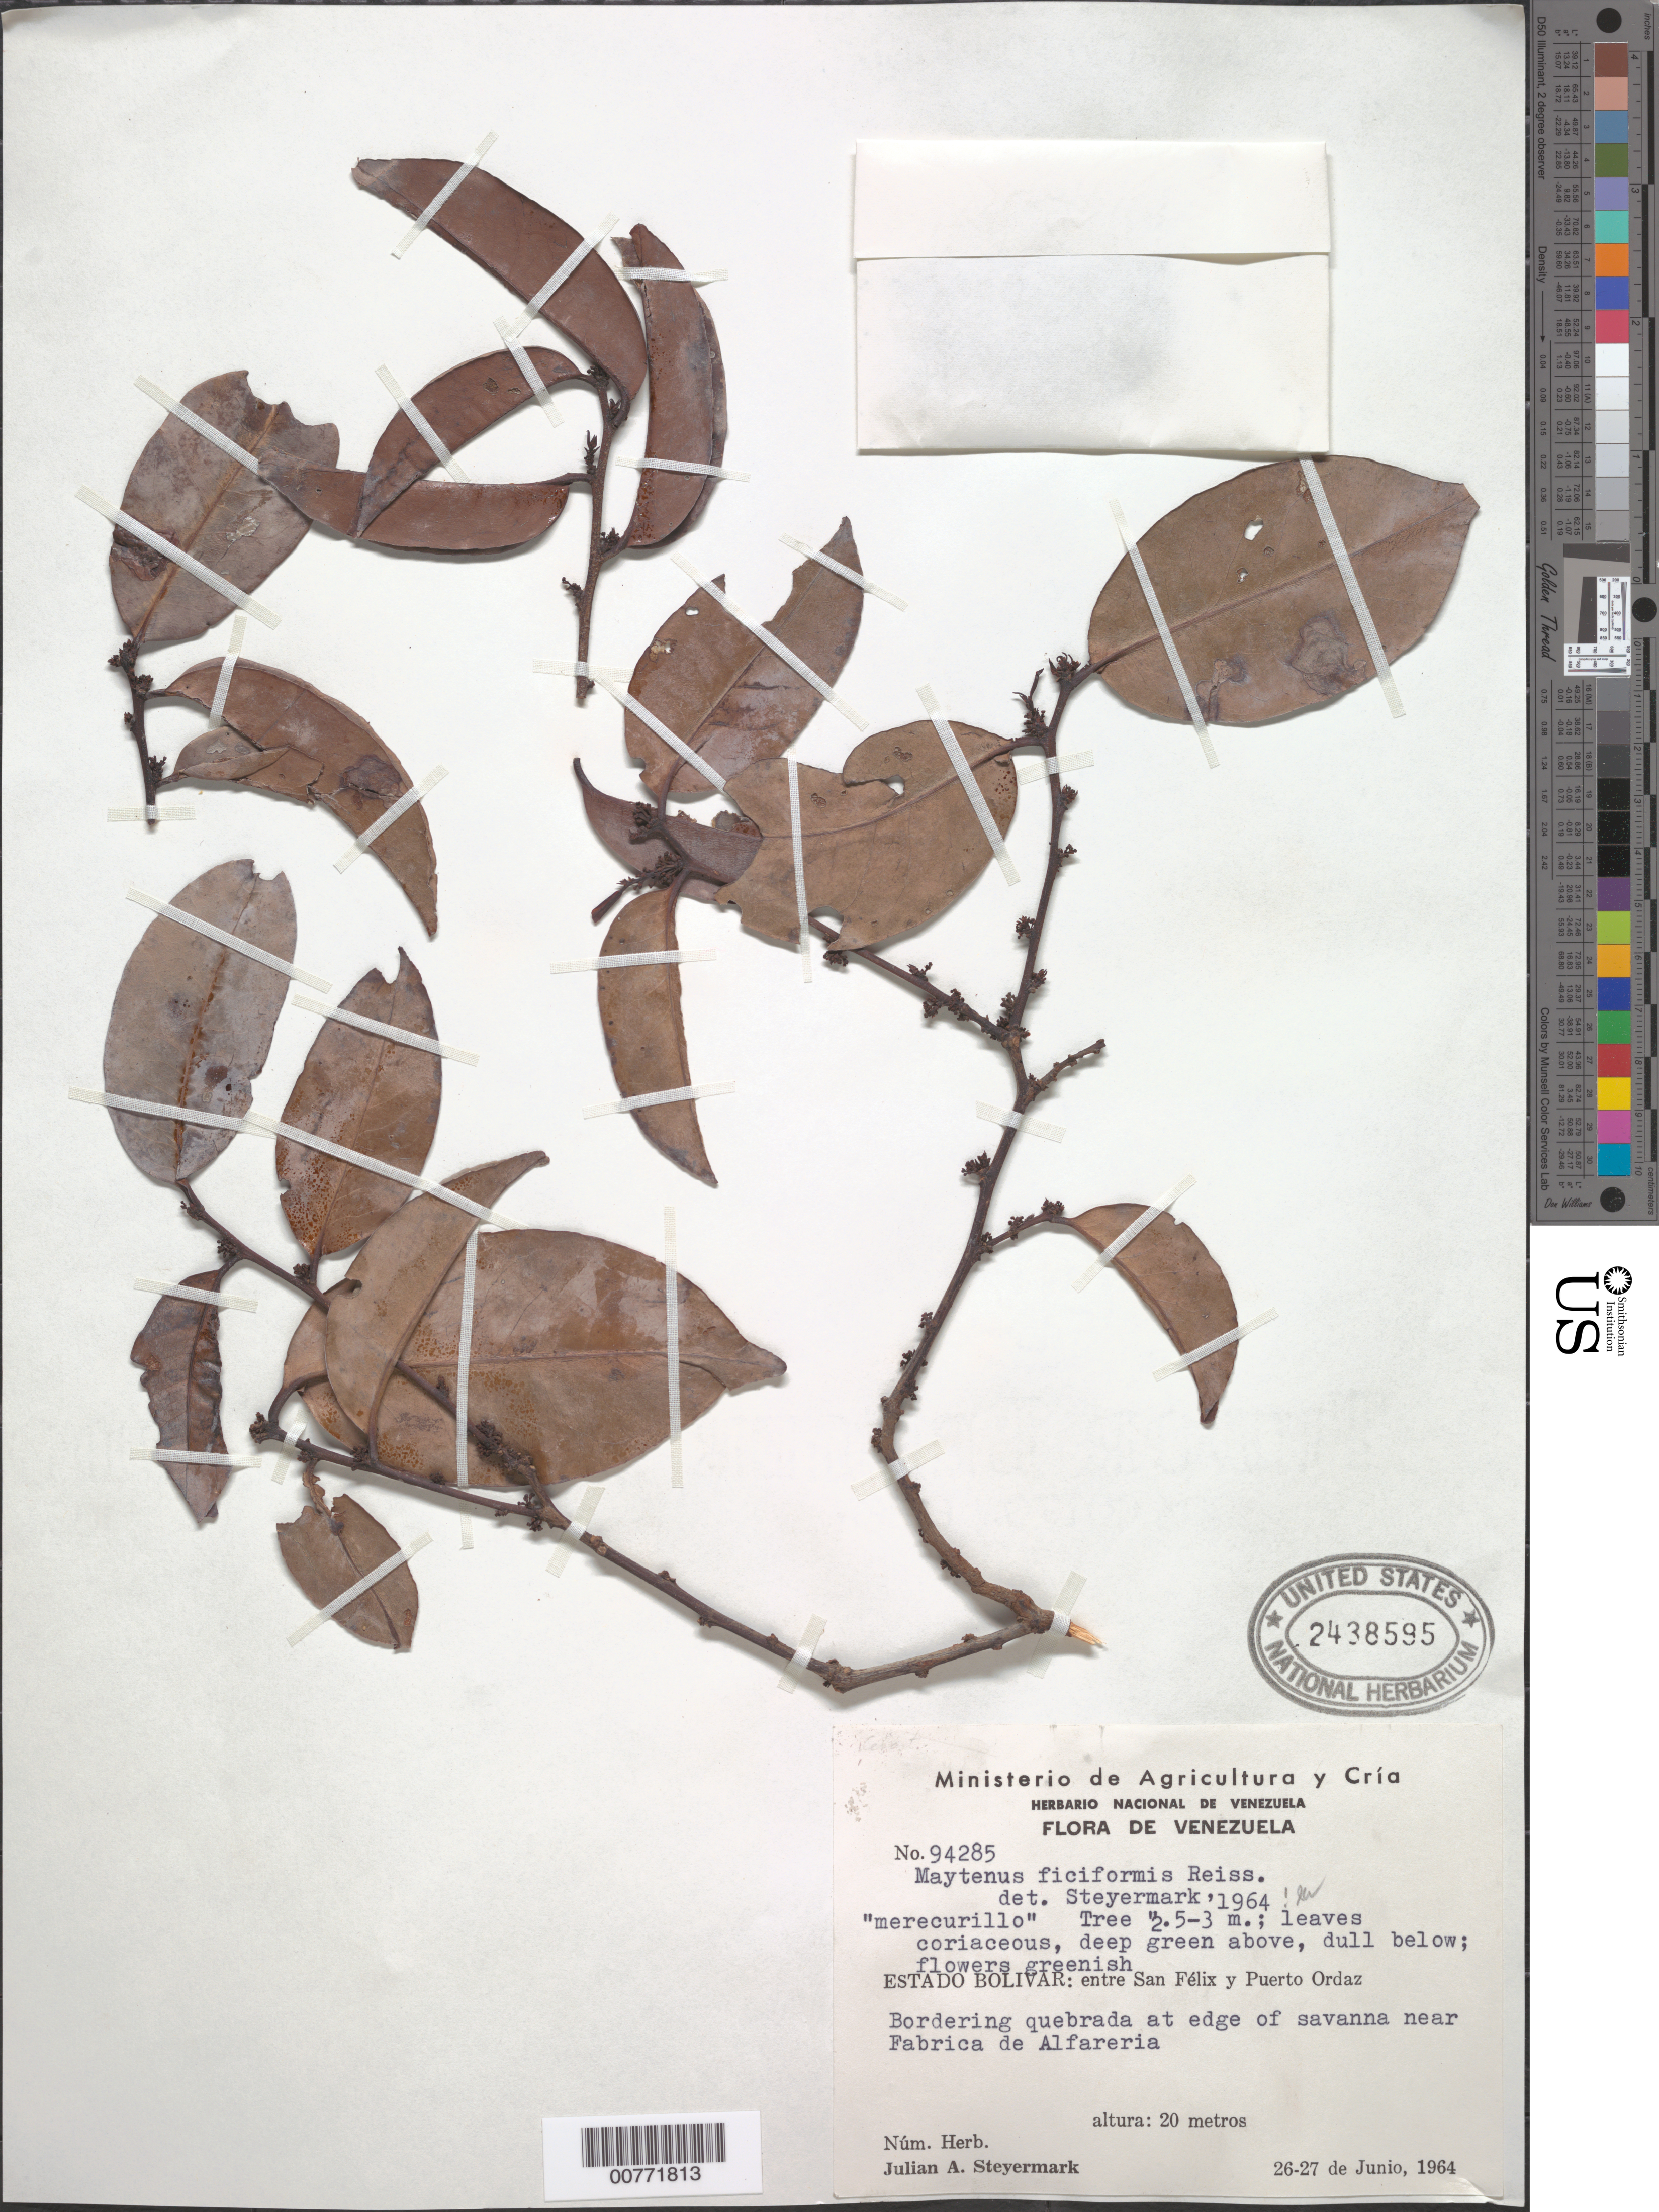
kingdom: Plantae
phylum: Tracheophyta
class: Magnoliopsida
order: Celastrales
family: Celastraceae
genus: Maytenus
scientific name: Maytenus ficiformis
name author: Reissek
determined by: Steyermark, Julian A., (VEN)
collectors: J. Steyermark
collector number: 94285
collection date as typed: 26-Jun-64 to 27-Jun-64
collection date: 1964-06-26/1964-06-27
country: Venezuela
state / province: Bolívar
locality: San Félix to Puerto Ordaz, near Fabrica de Alfareria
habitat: Bordering quebrda at edge of savanna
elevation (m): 20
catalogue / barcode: US 2438595